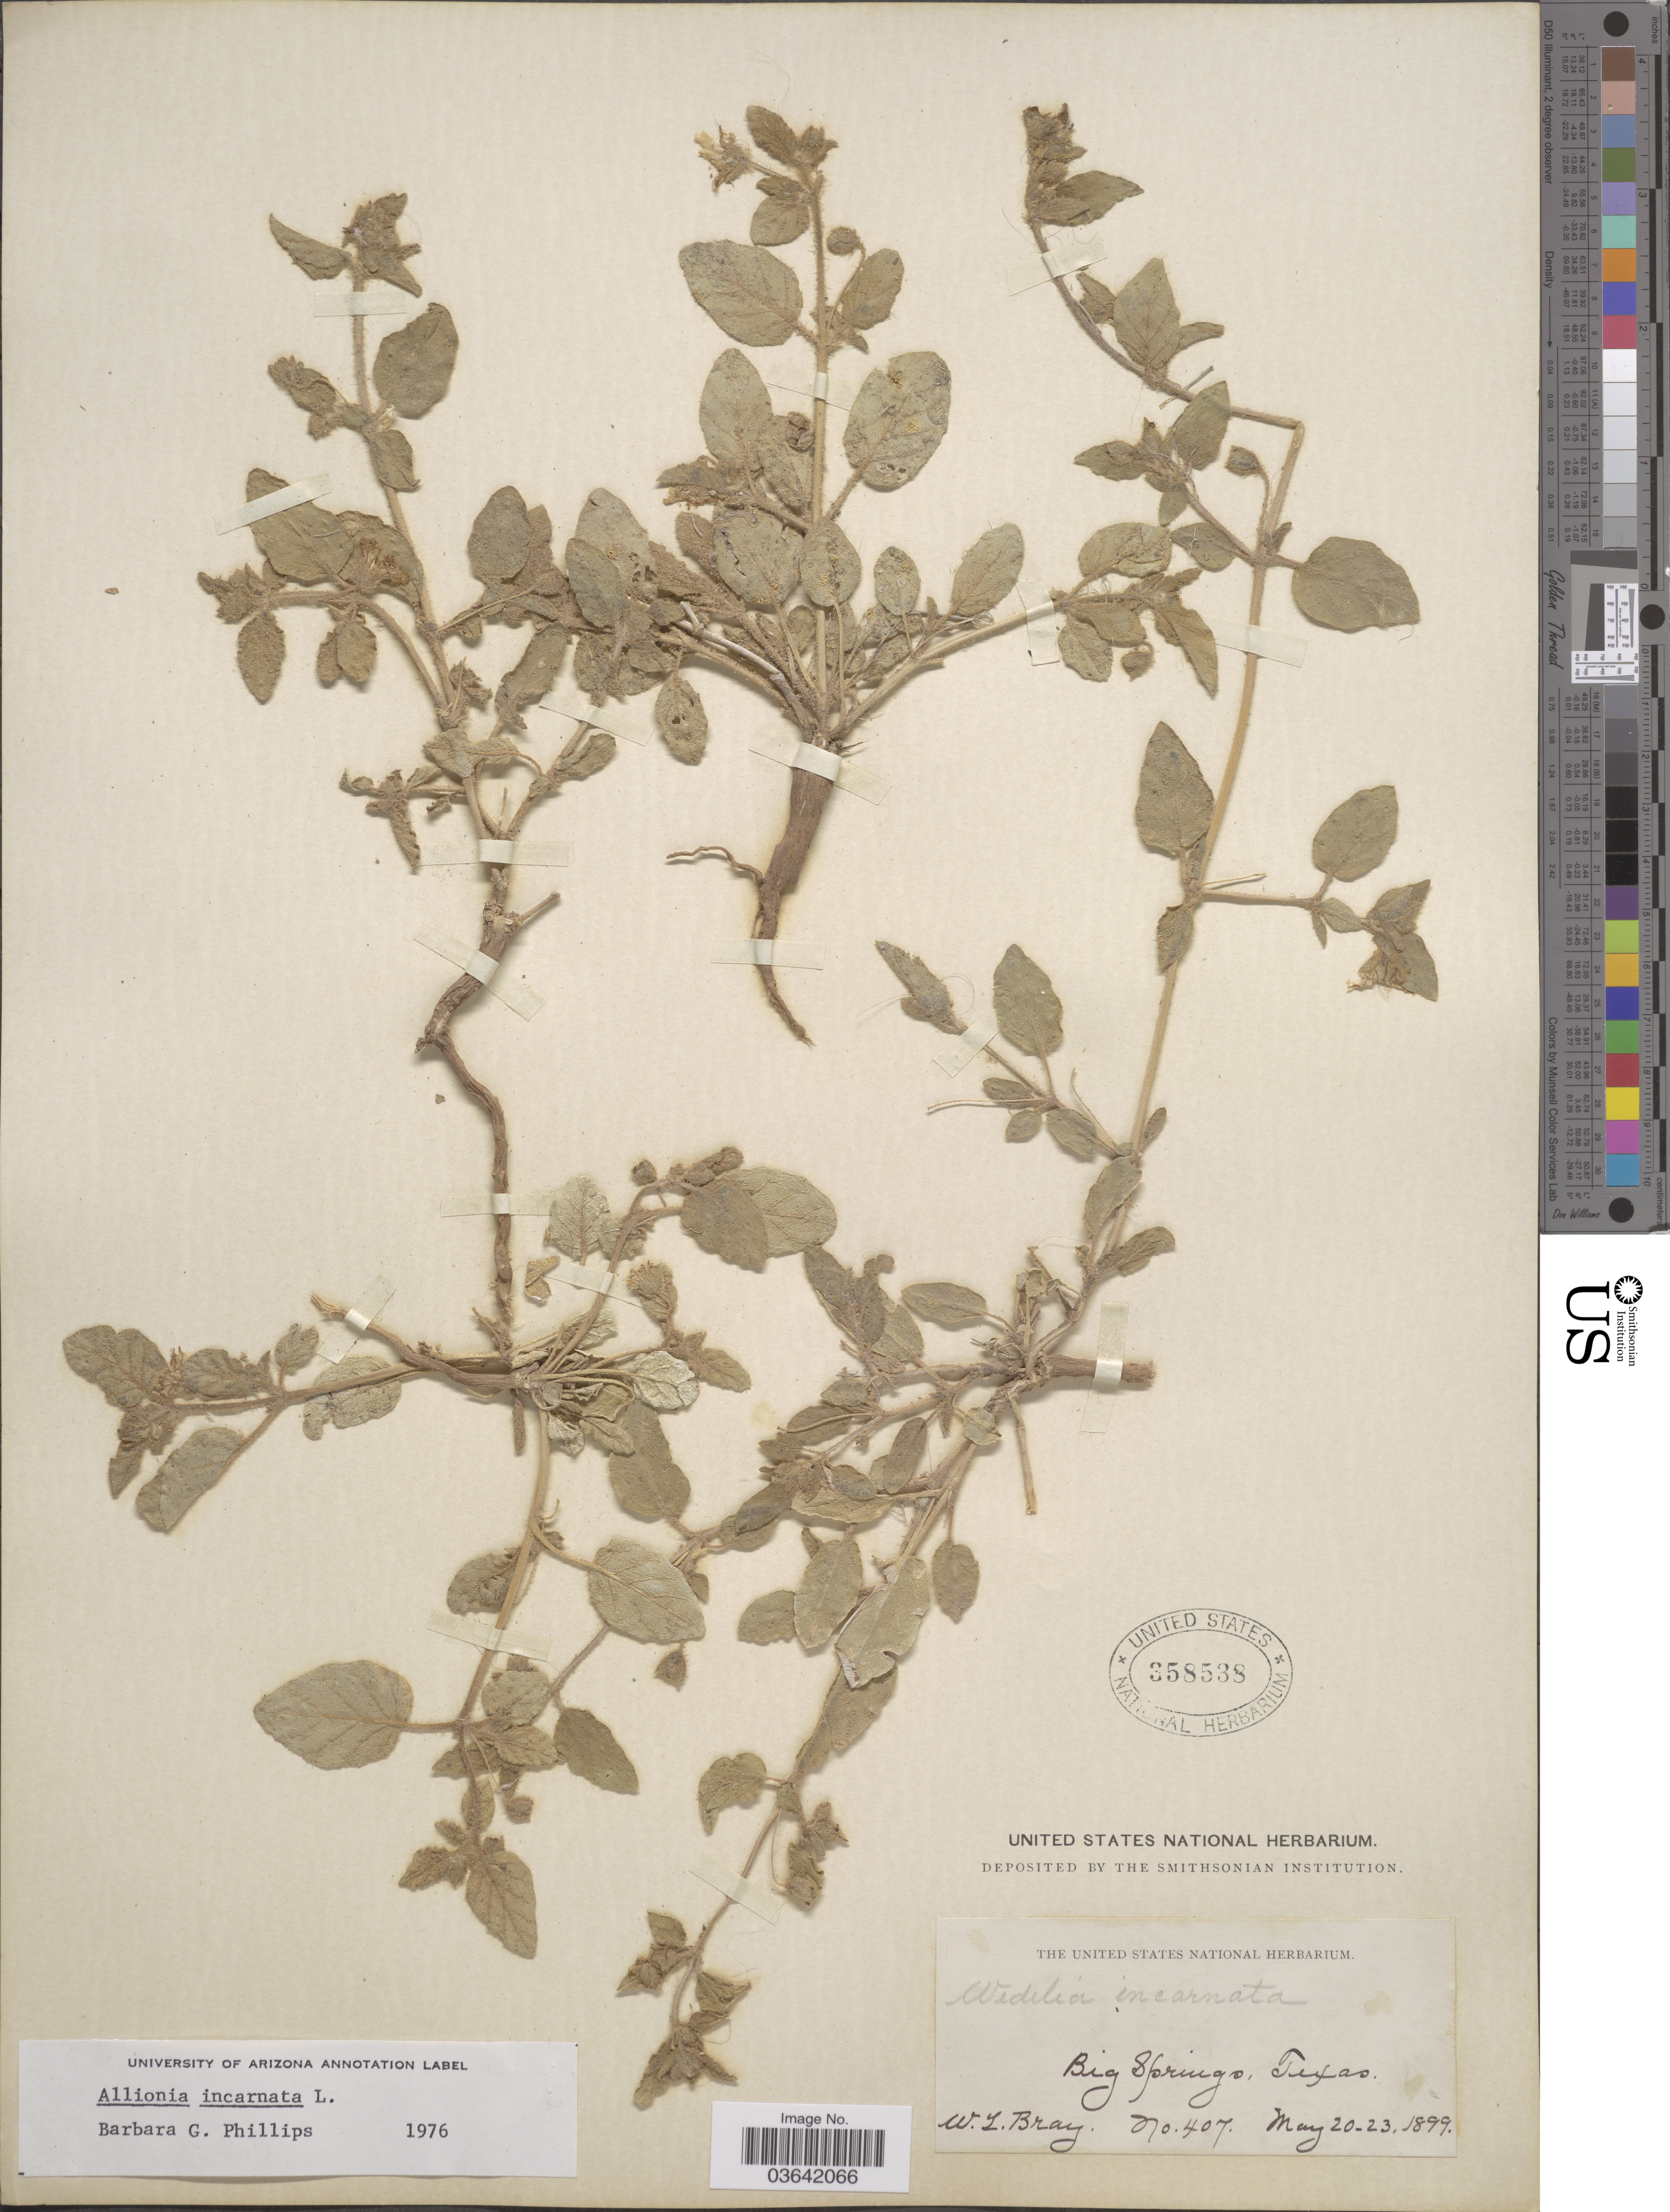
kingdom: Plantae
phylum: Tracheophyta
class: Magnoliopsida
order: Caryophyllales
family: Nyctaginaceae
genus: Allionia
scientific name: Allionia incarnata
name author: L.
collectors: W. L. Bray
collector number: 407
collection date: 1899-05-20/1899-05-23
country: United States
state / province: Texas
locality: Big Springs.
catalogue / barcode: US 358538